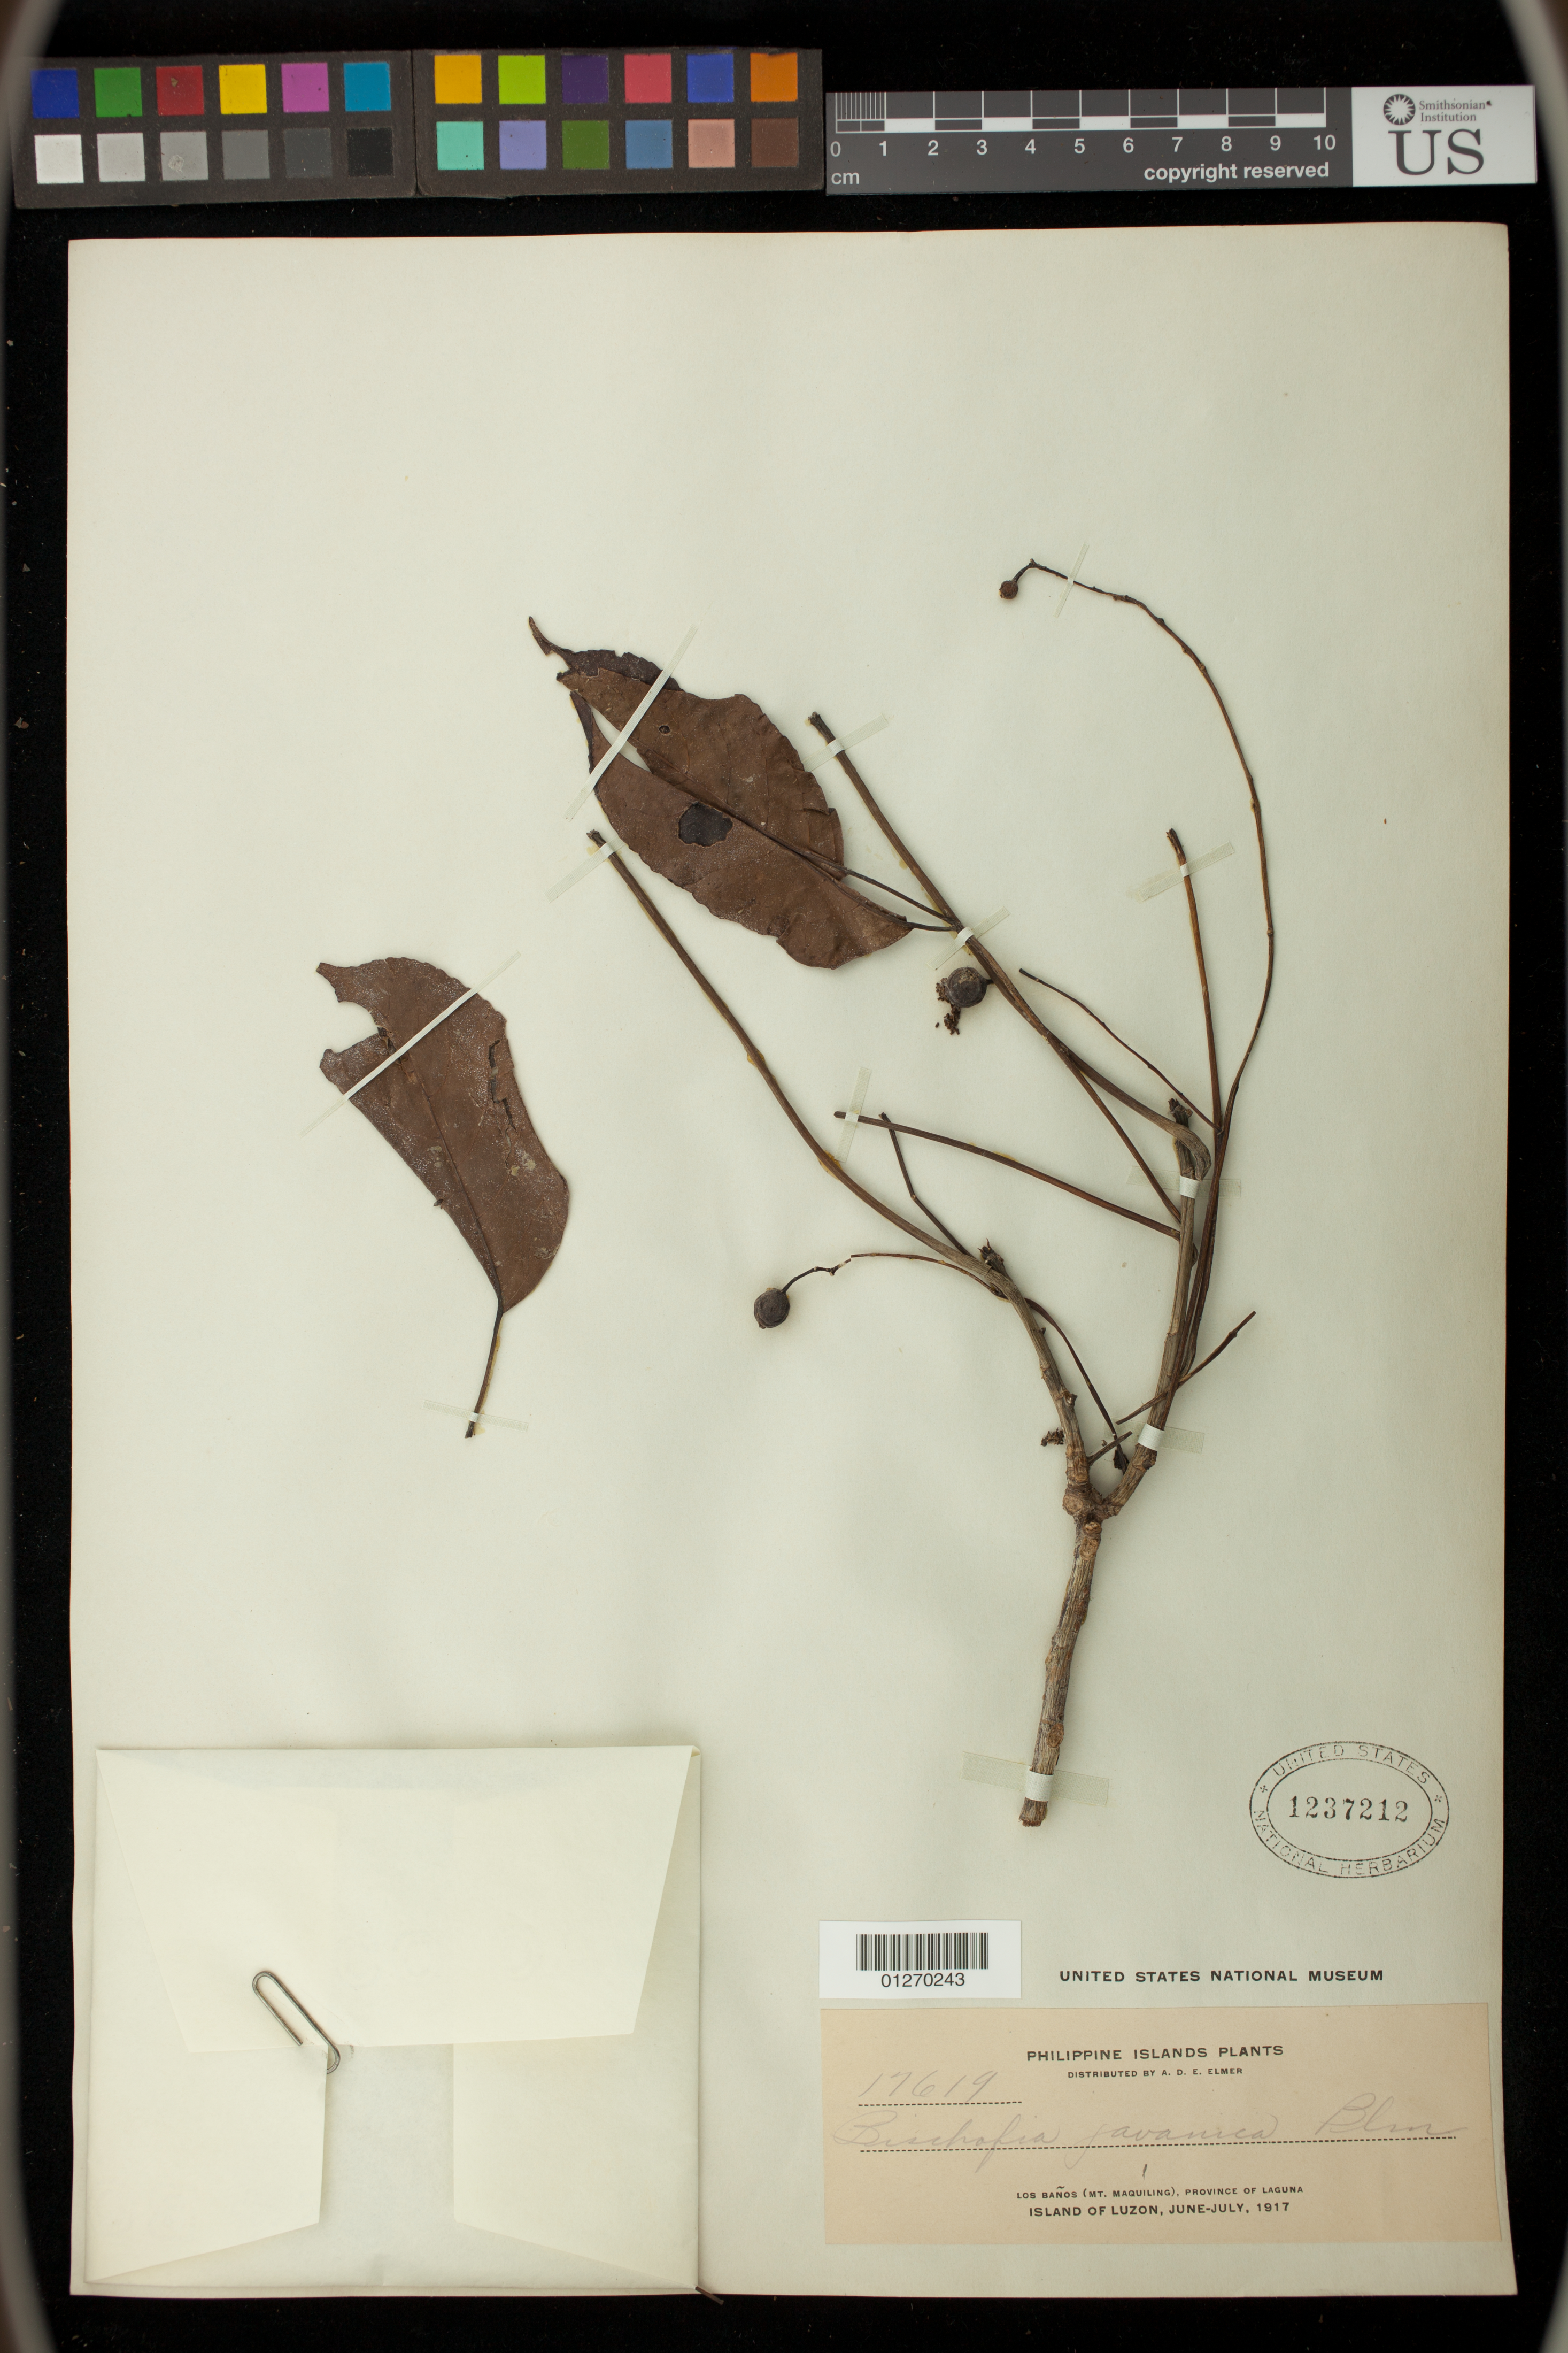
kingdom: Plantae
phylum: Tracheophyta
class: Magnoliopsida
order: Malpighiales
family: Phyllanthaceae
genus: Bischofia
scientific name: Bischofia javanica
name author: Blume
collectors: A. D. E. Elmer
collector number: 17619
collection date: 1917-06/1917-07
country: Philippines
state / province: Calabarzon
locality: Los Banos (Mt. Maquiling) Province of Laguna Island of Luzon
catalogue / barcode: US 1237212